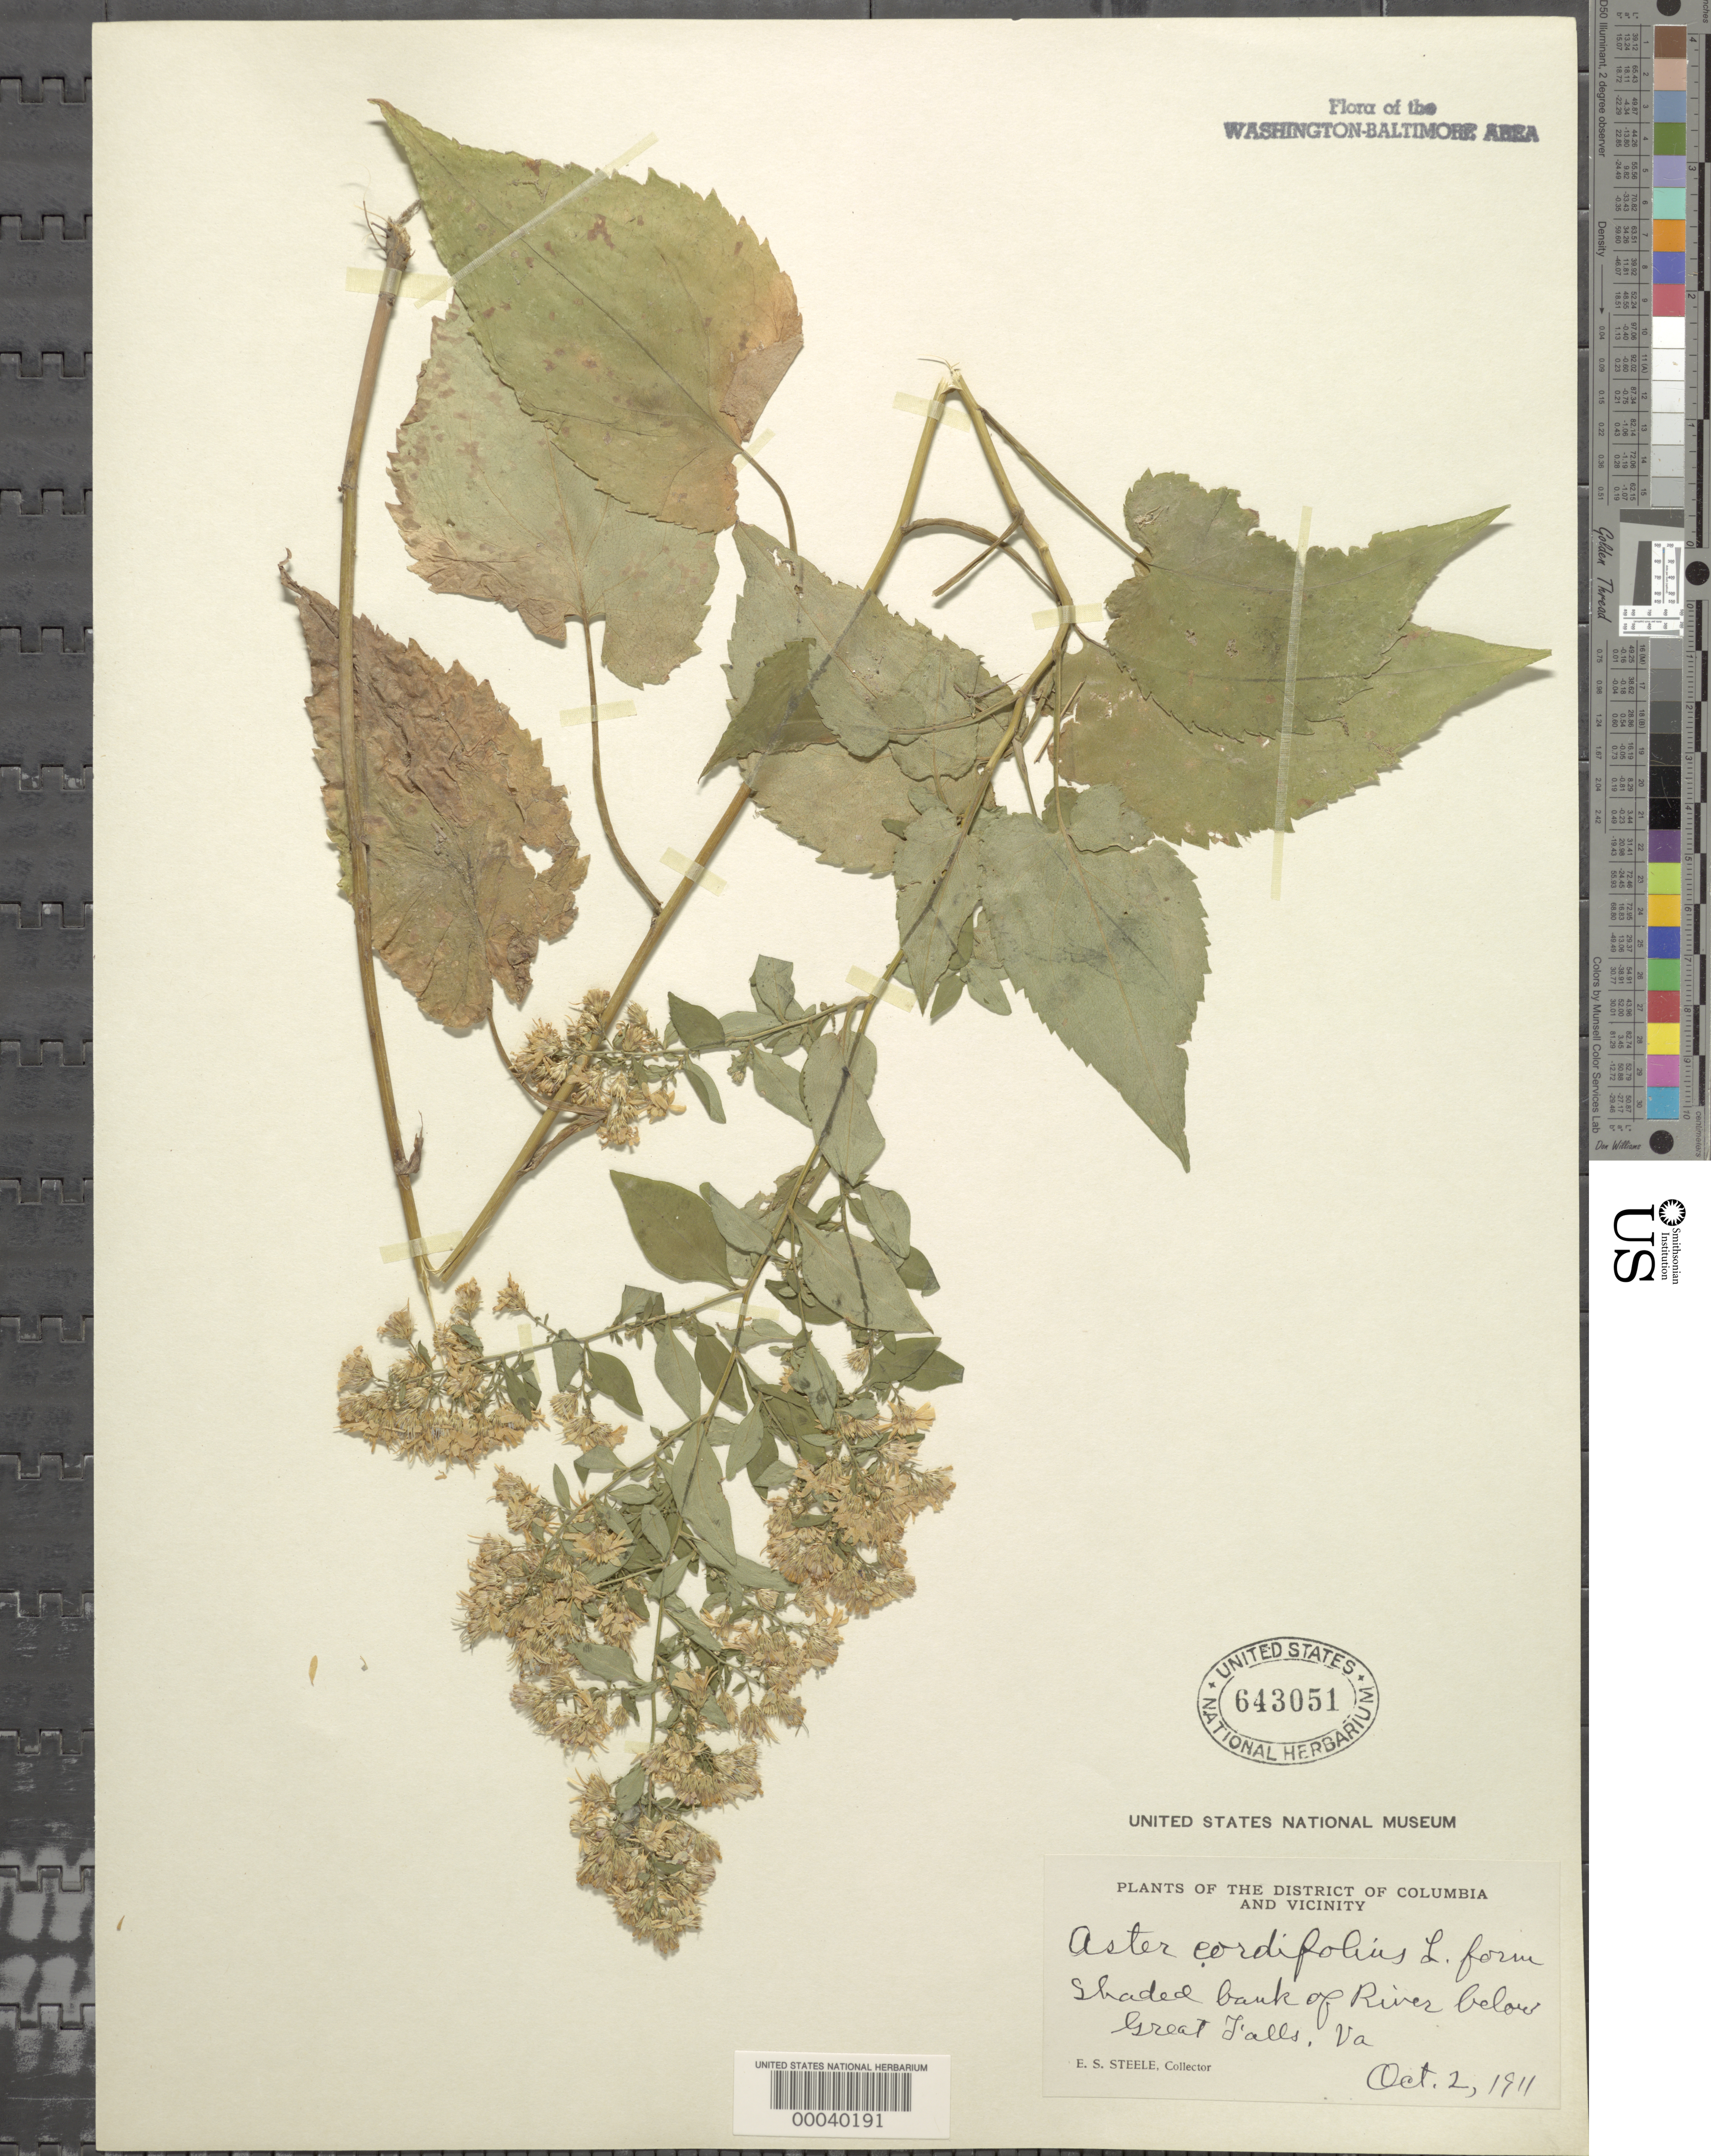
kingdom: Plantae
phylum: Tracheophyta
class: Magnoliopsida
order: Asterales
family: Asteraceae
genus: Symphyotrichum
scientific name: Symphyotrichum cordifolium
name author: (L.) G.L. Nesom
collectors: E. Steele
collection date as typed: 02 Oct 1911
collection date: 1911-10-02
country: United States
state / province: Virginia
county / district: Fairfax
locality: Below Great Falls C. & O. Canal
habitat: Shaded banks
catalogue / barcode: US 643051